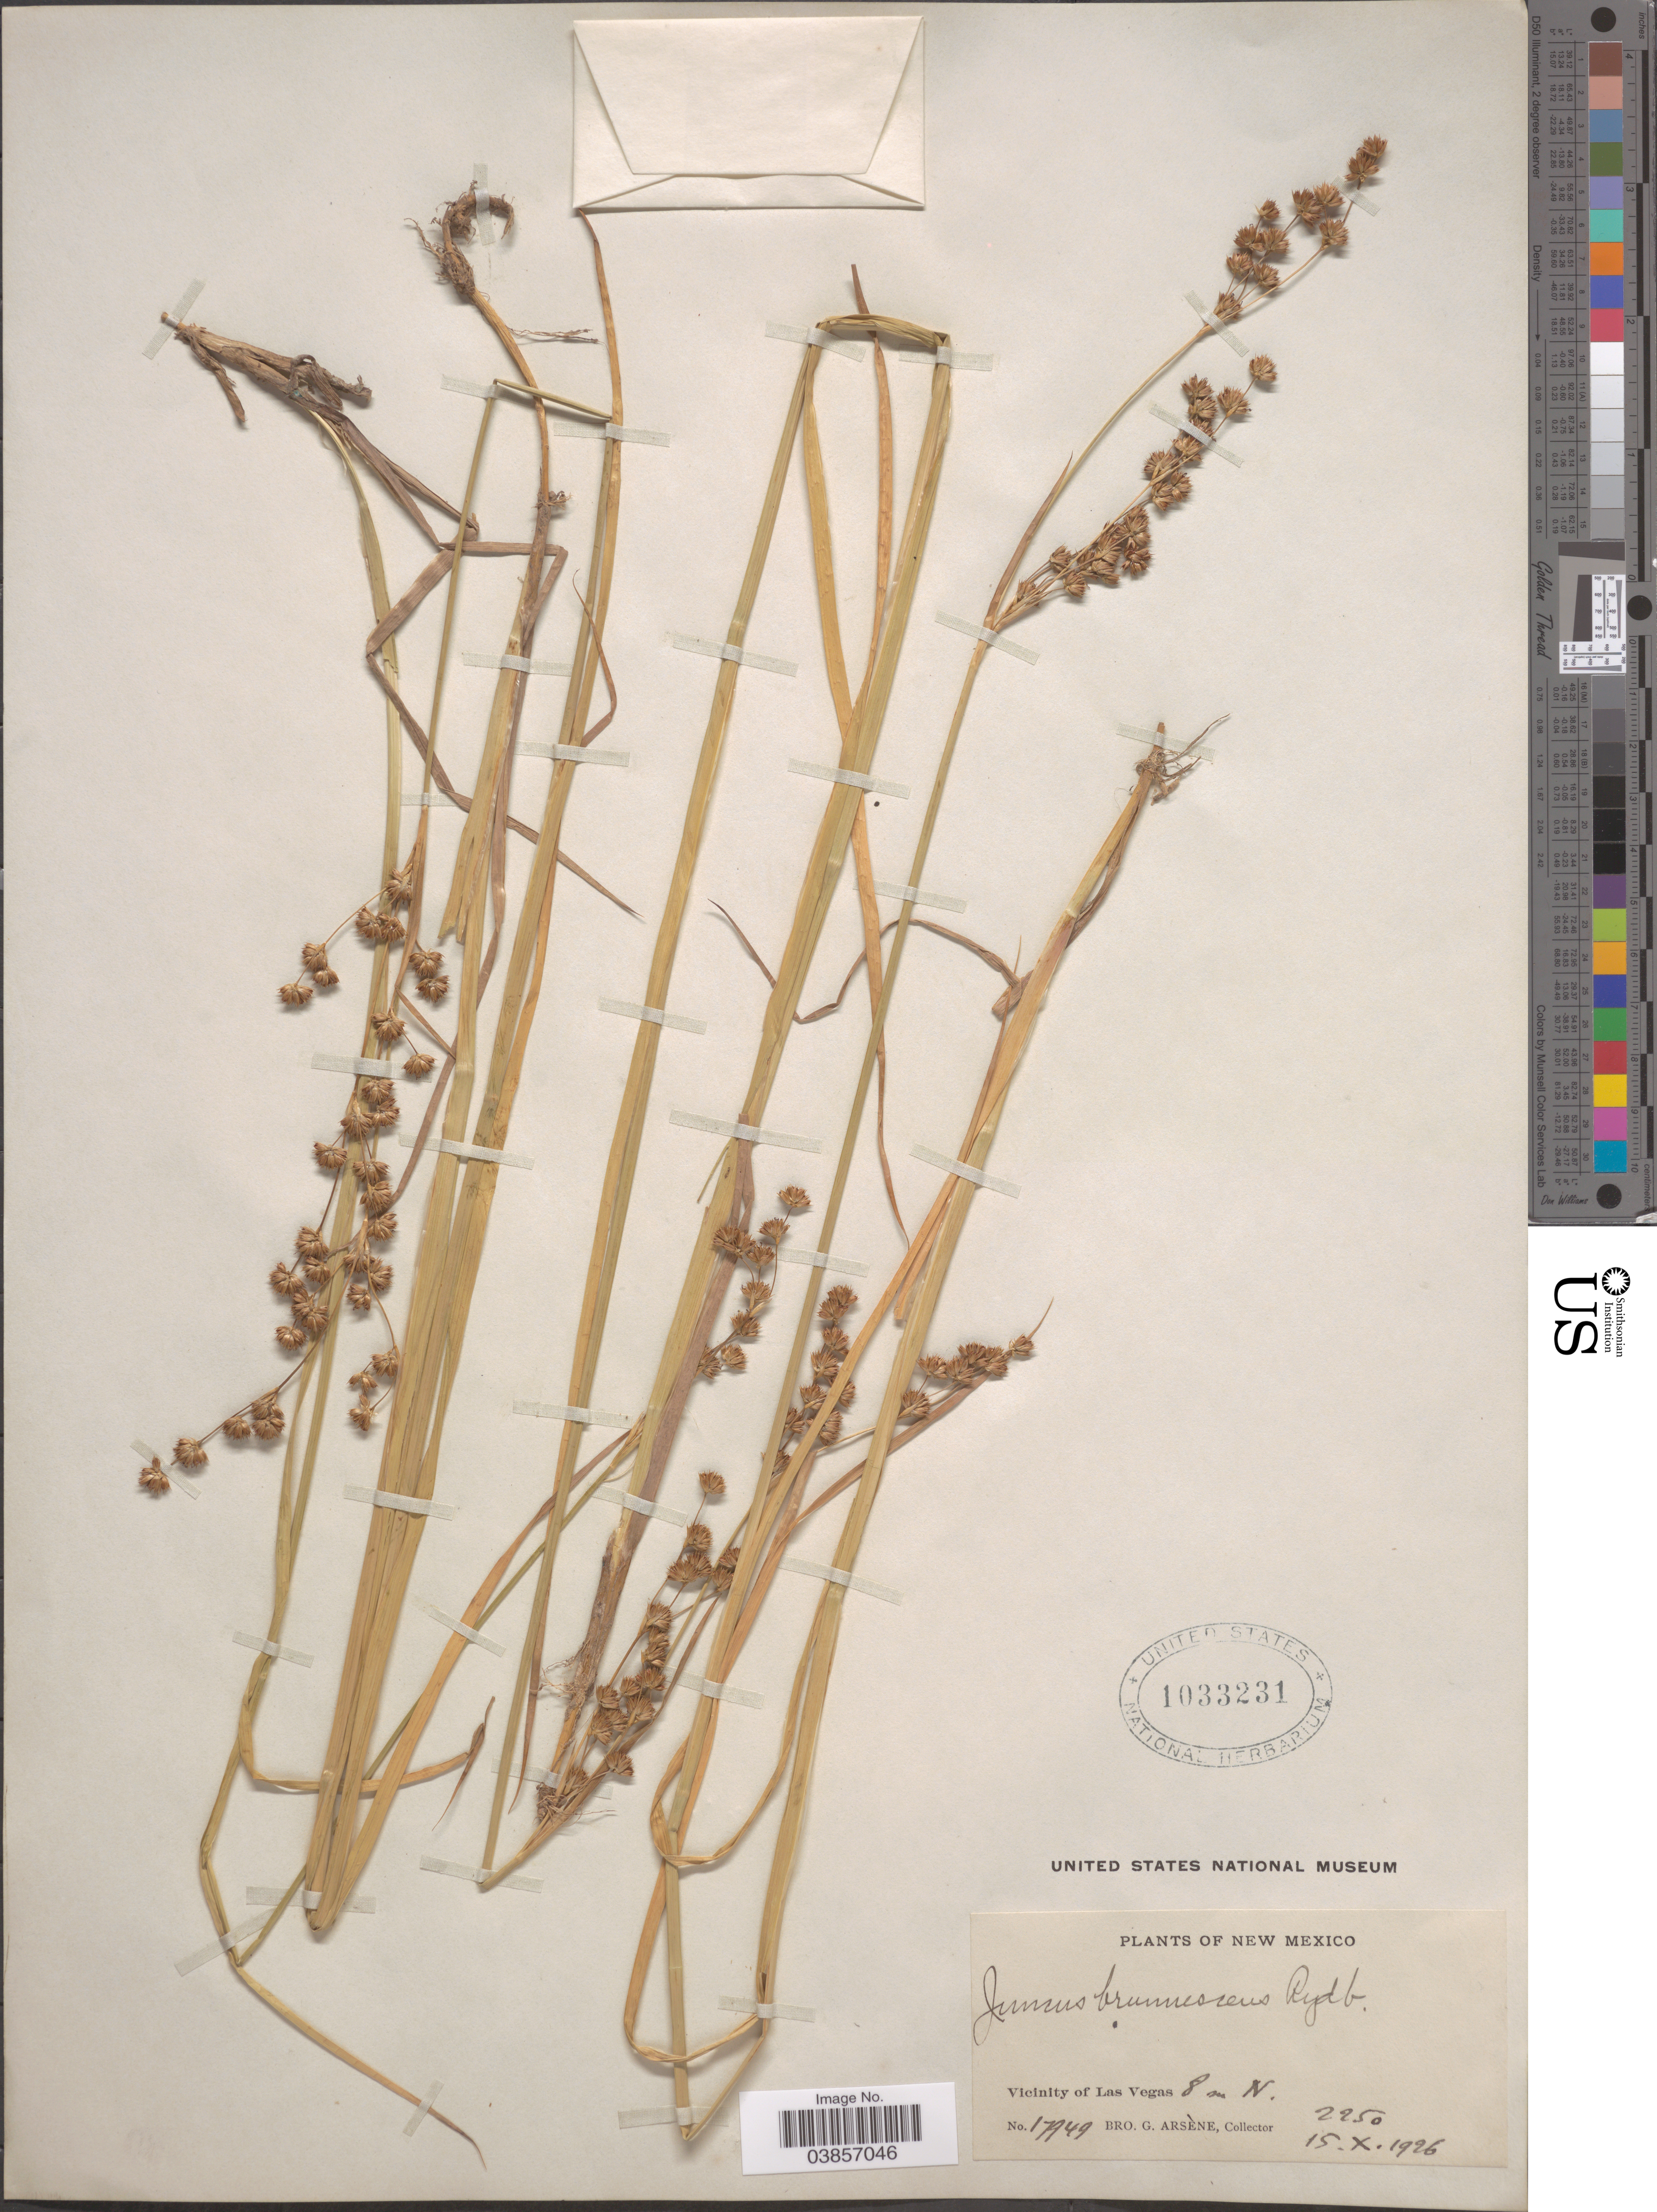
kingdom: Plantae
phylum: Tracheophyta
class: Liliopsida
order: Poales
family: Juncaceae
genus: Juncus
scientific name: Juncus saximontanus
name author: A. Nelson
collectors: Bro. G. Arsène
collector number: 17949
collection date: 1926-10-15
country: United States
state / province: New Mexico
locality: Vicinity of Las Vegas. 8 m N.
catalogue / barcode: US 1033231